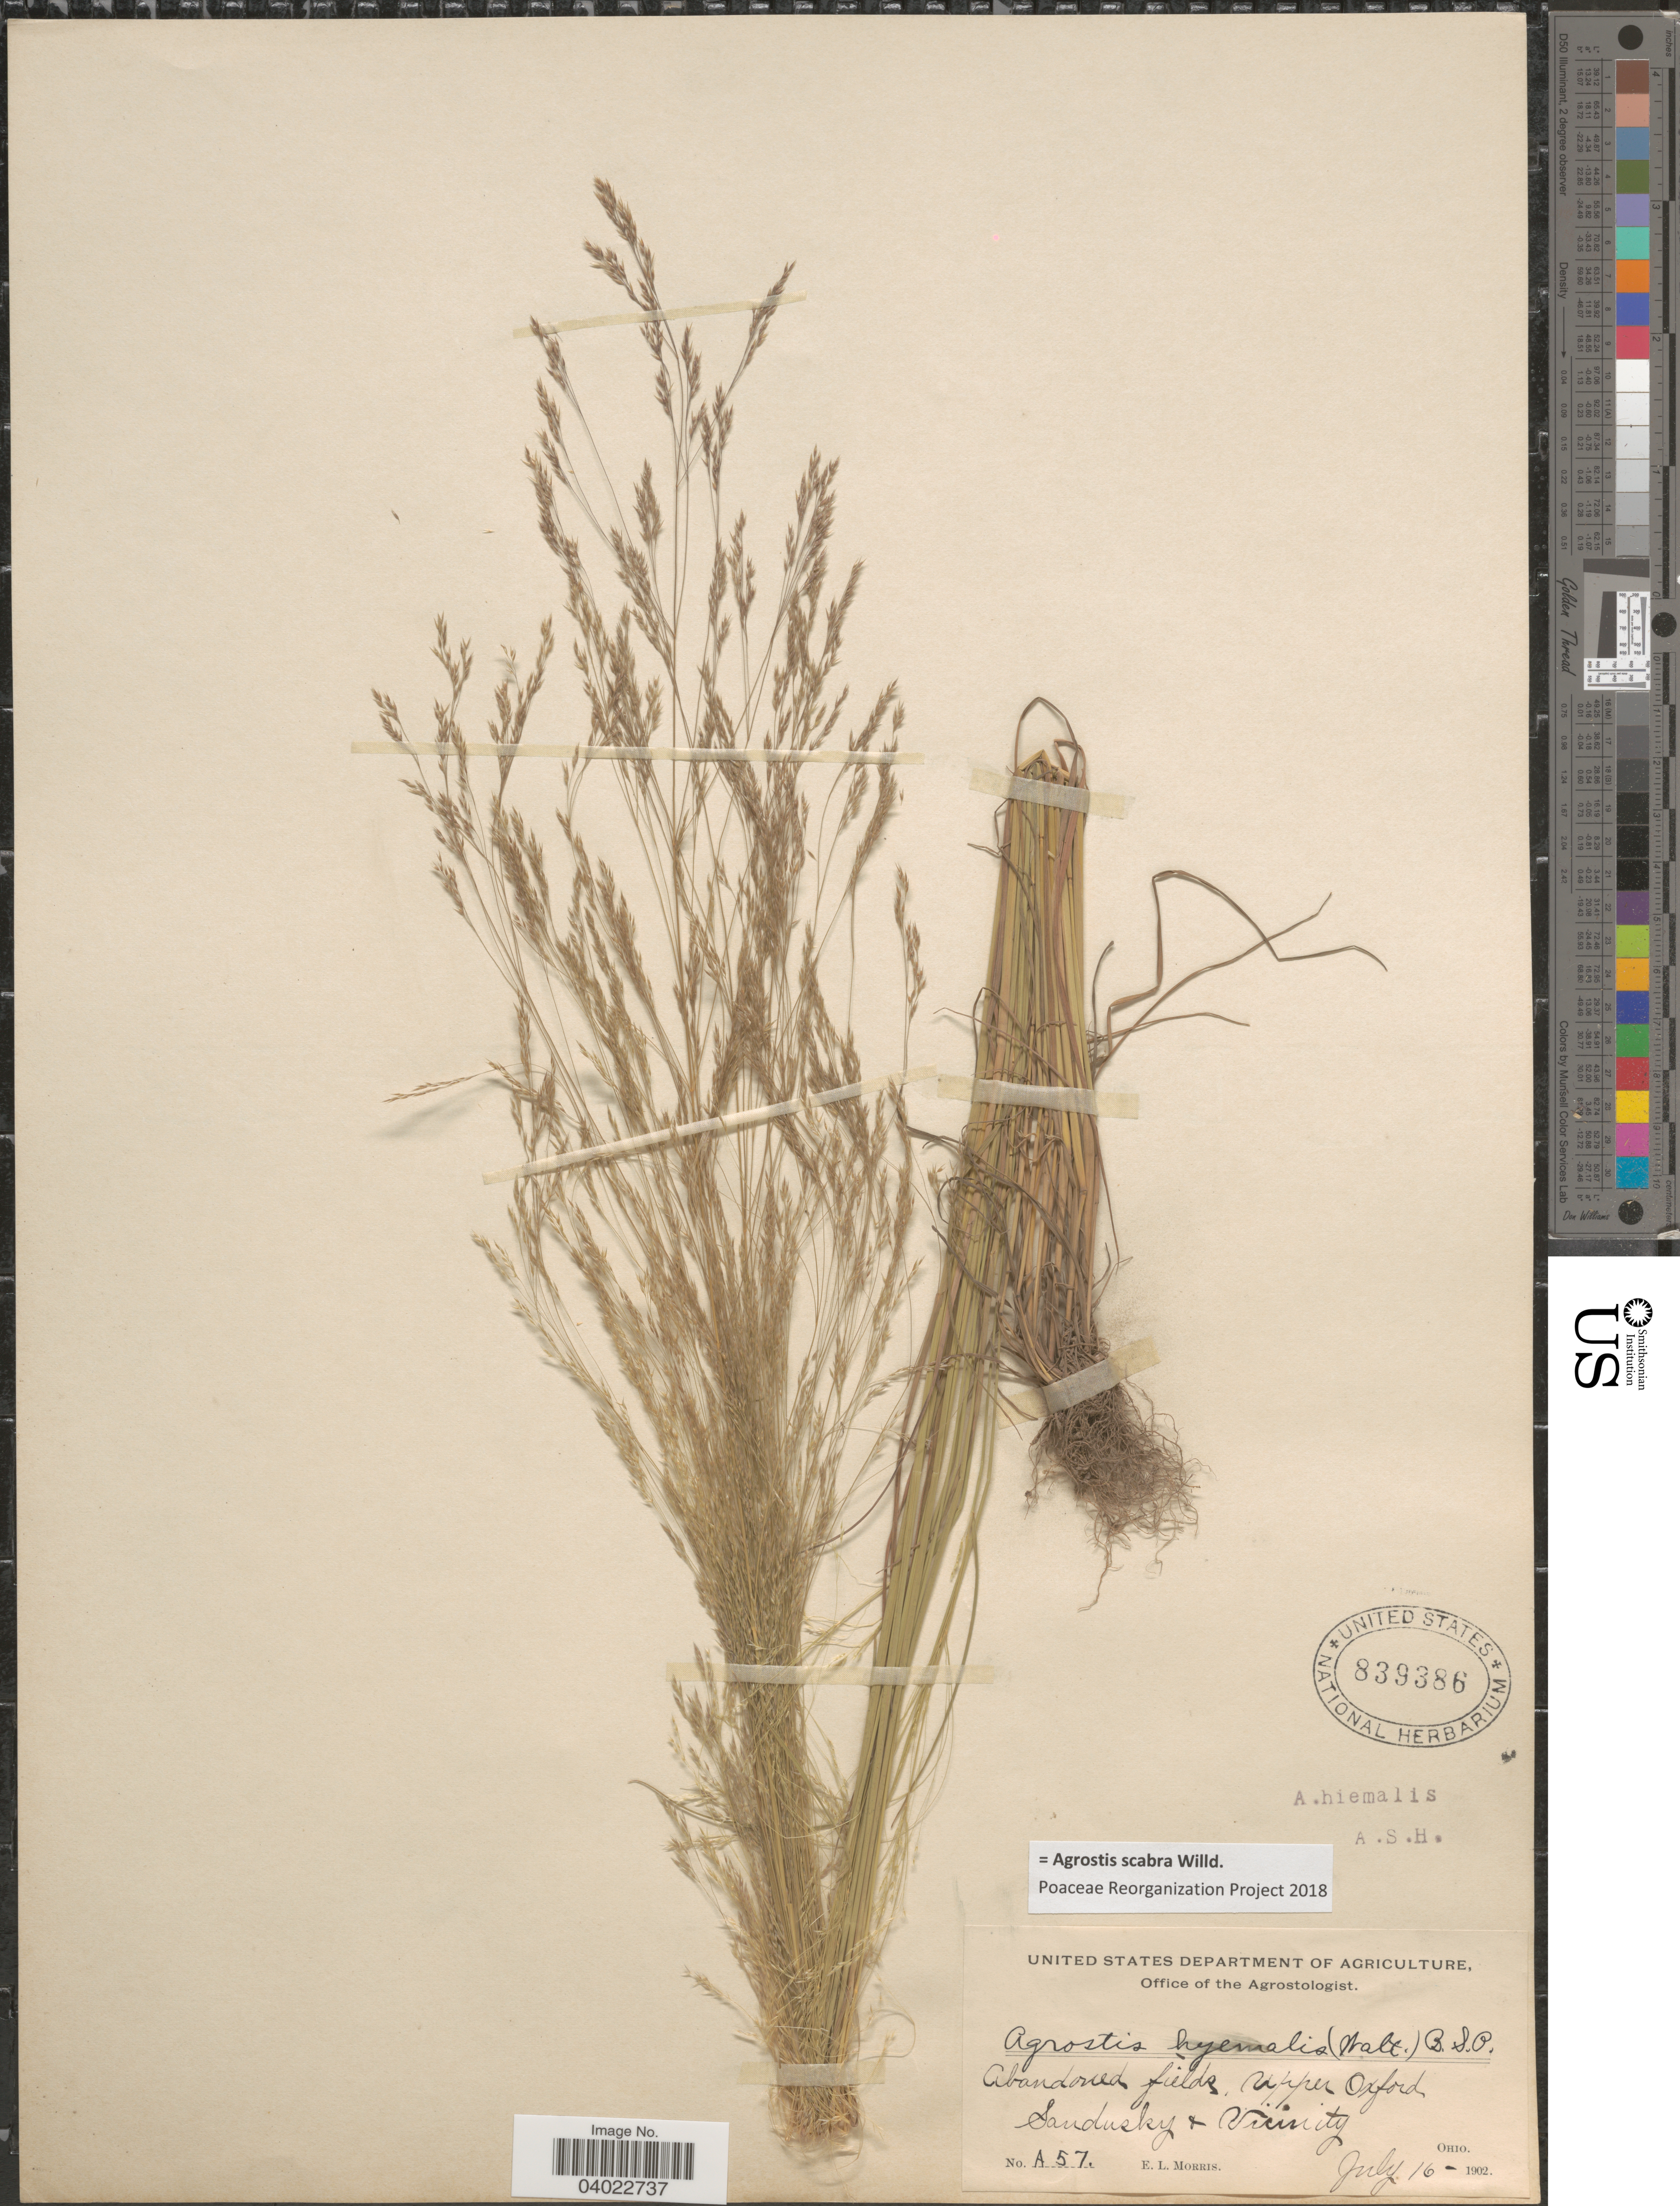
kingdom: Plantae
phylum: Tracheophyta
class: Liliopsida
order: Poales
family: Poaceae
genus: Agrostis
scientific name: Agrostis scabra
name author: Willd.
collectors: E. Morris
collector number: A 57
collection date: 1902-07-16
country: United States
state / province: Ohio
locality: Upper Oxford. Sandusky & Vicinity.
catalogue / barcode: US 839386